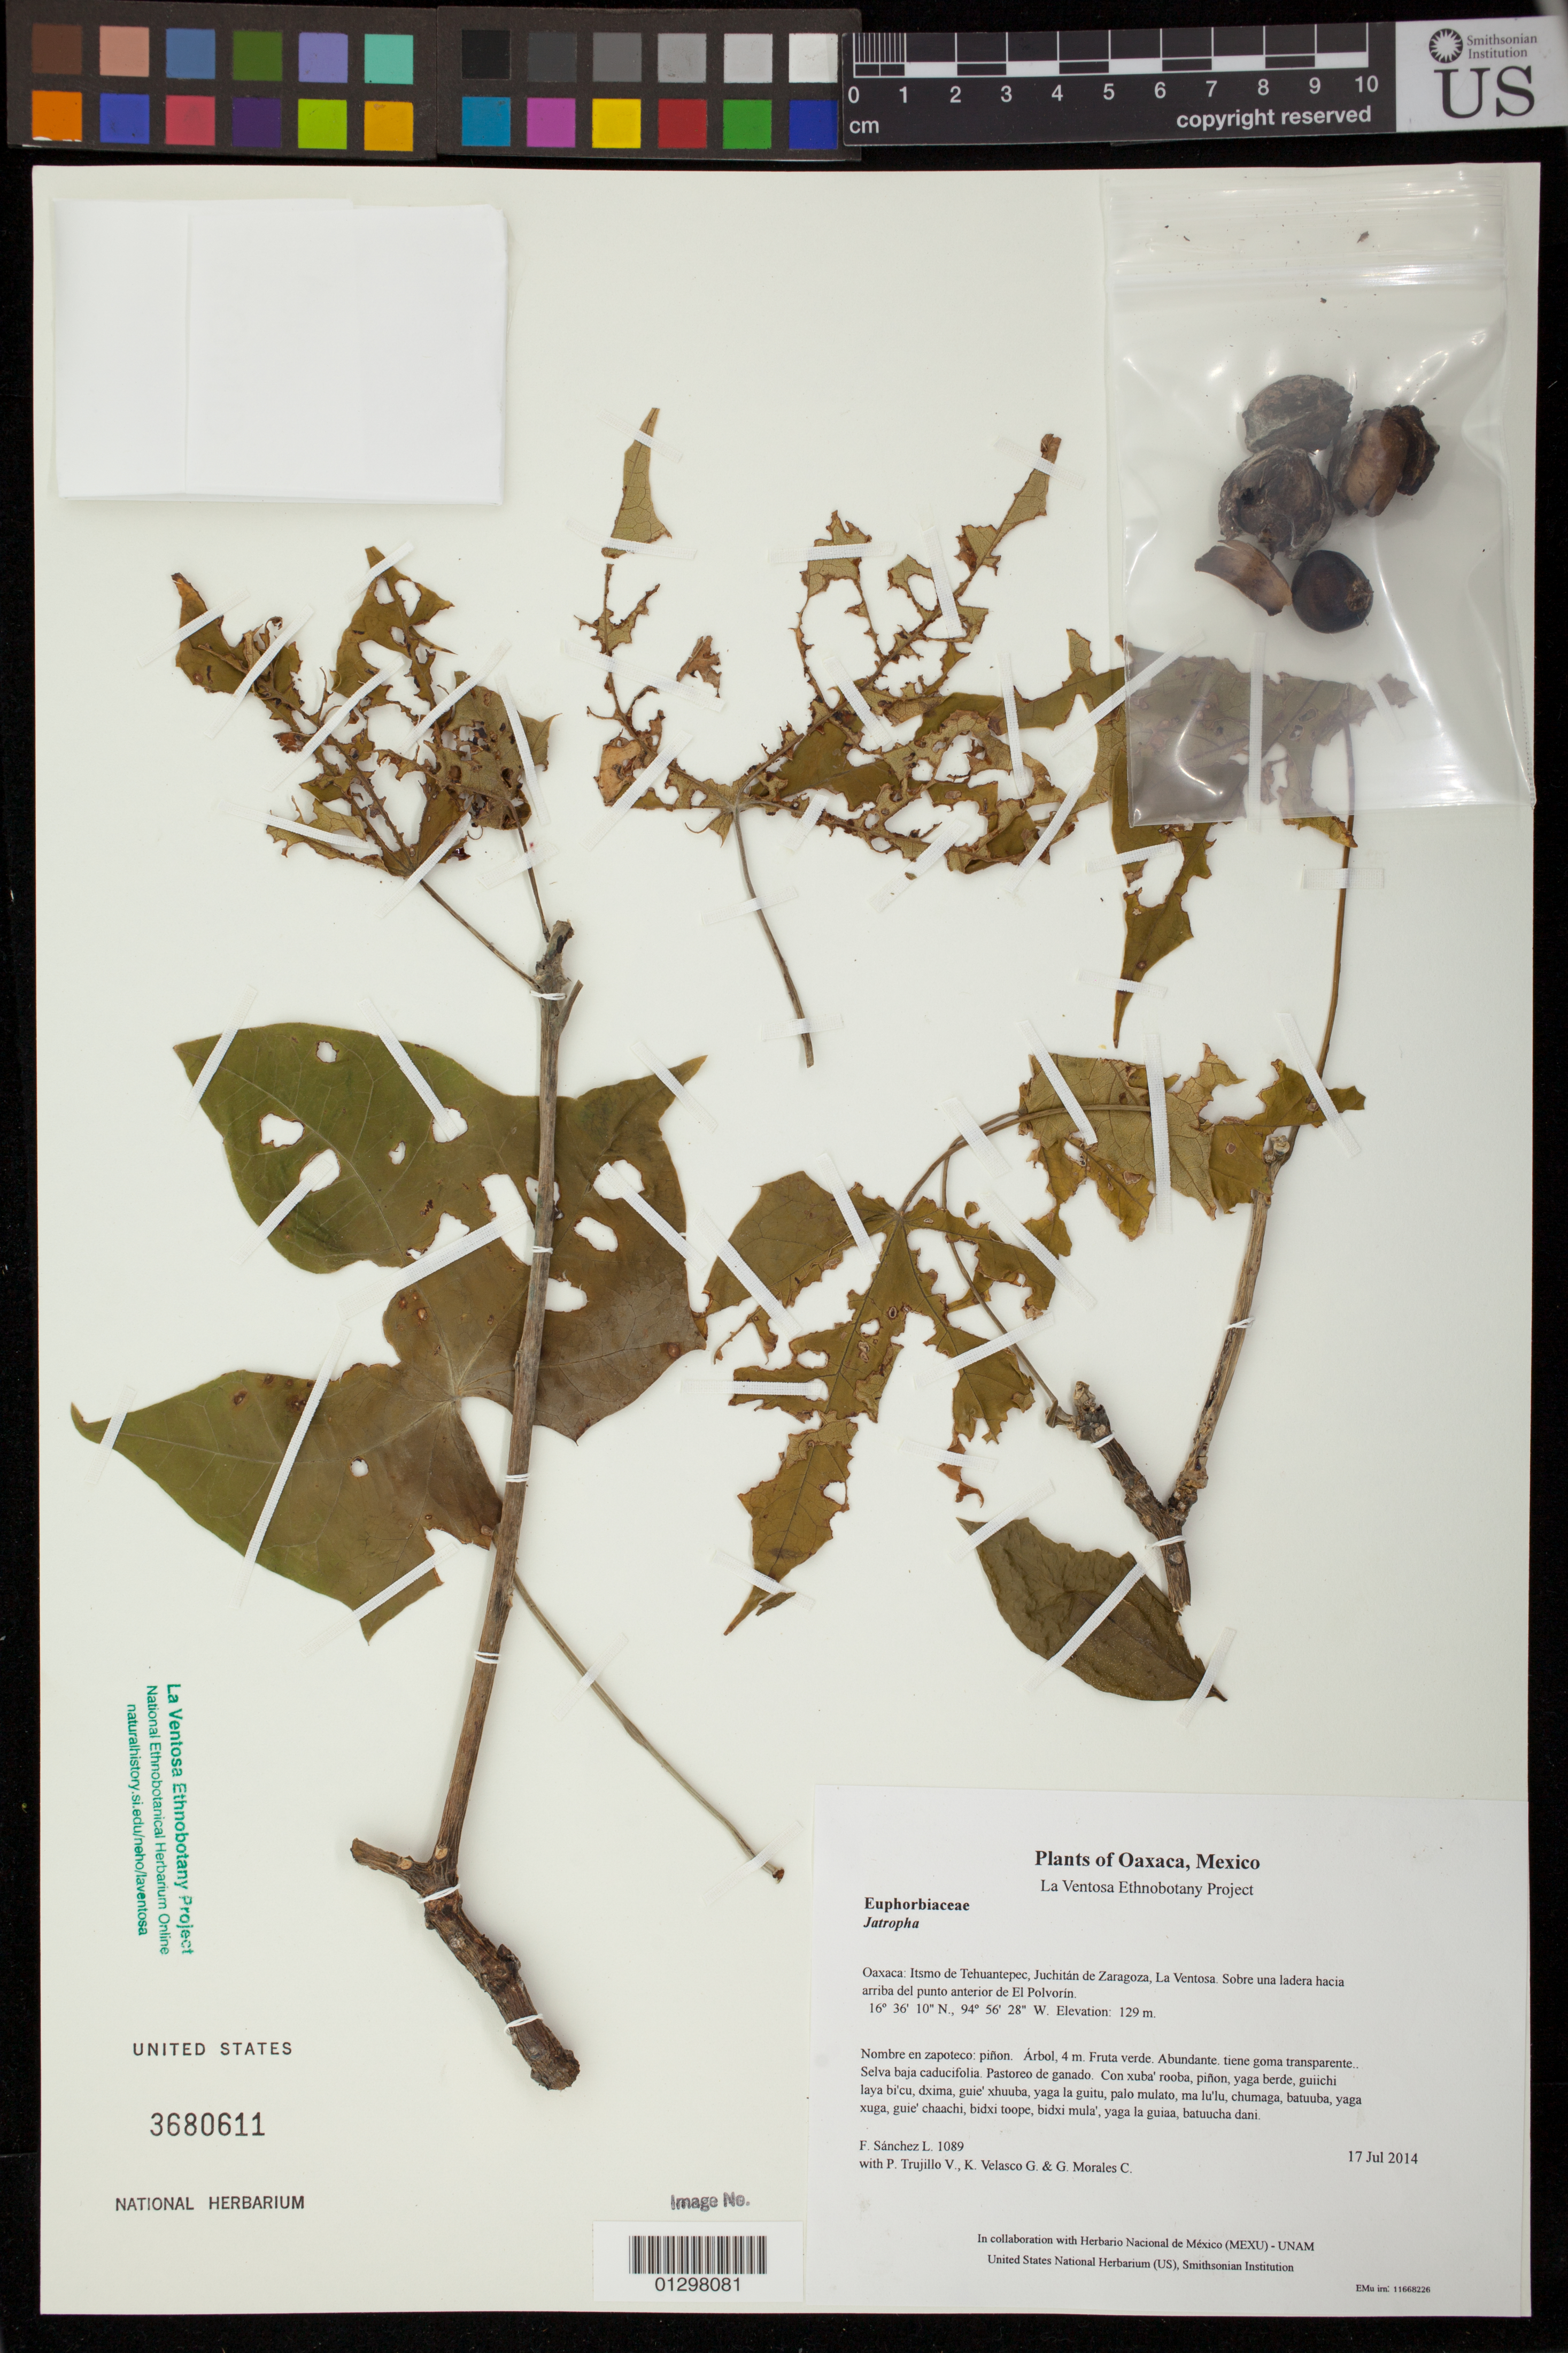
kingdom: Plantae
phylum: Tracheophyta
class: Magnoliopsida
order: Malpighiales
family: Euphorbiaceae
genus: Jatropha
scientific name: Jatropha alamanii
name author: Müll. Arg.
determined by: Velasco G., Kenia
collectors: F. Sánchez L., P. Trujillo V., K. Velasco G. & G. Morales C.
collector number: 1089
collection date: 2014-07-17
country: Mexico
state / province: Oaxaca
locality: Itsmo de Tehuantepec, Juchitán de Zaragoza, La Ventosa. Sobre una ladera hacia arriba del punto anterior de El Polvorín.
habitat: Selva baja caducifolia. Pastoreo de ganado.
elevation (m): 129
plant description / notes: MEXU, SERO, US; Yaga. 4 m. Cuaananaxhi naga'. Stale.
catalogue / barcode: US 3680611